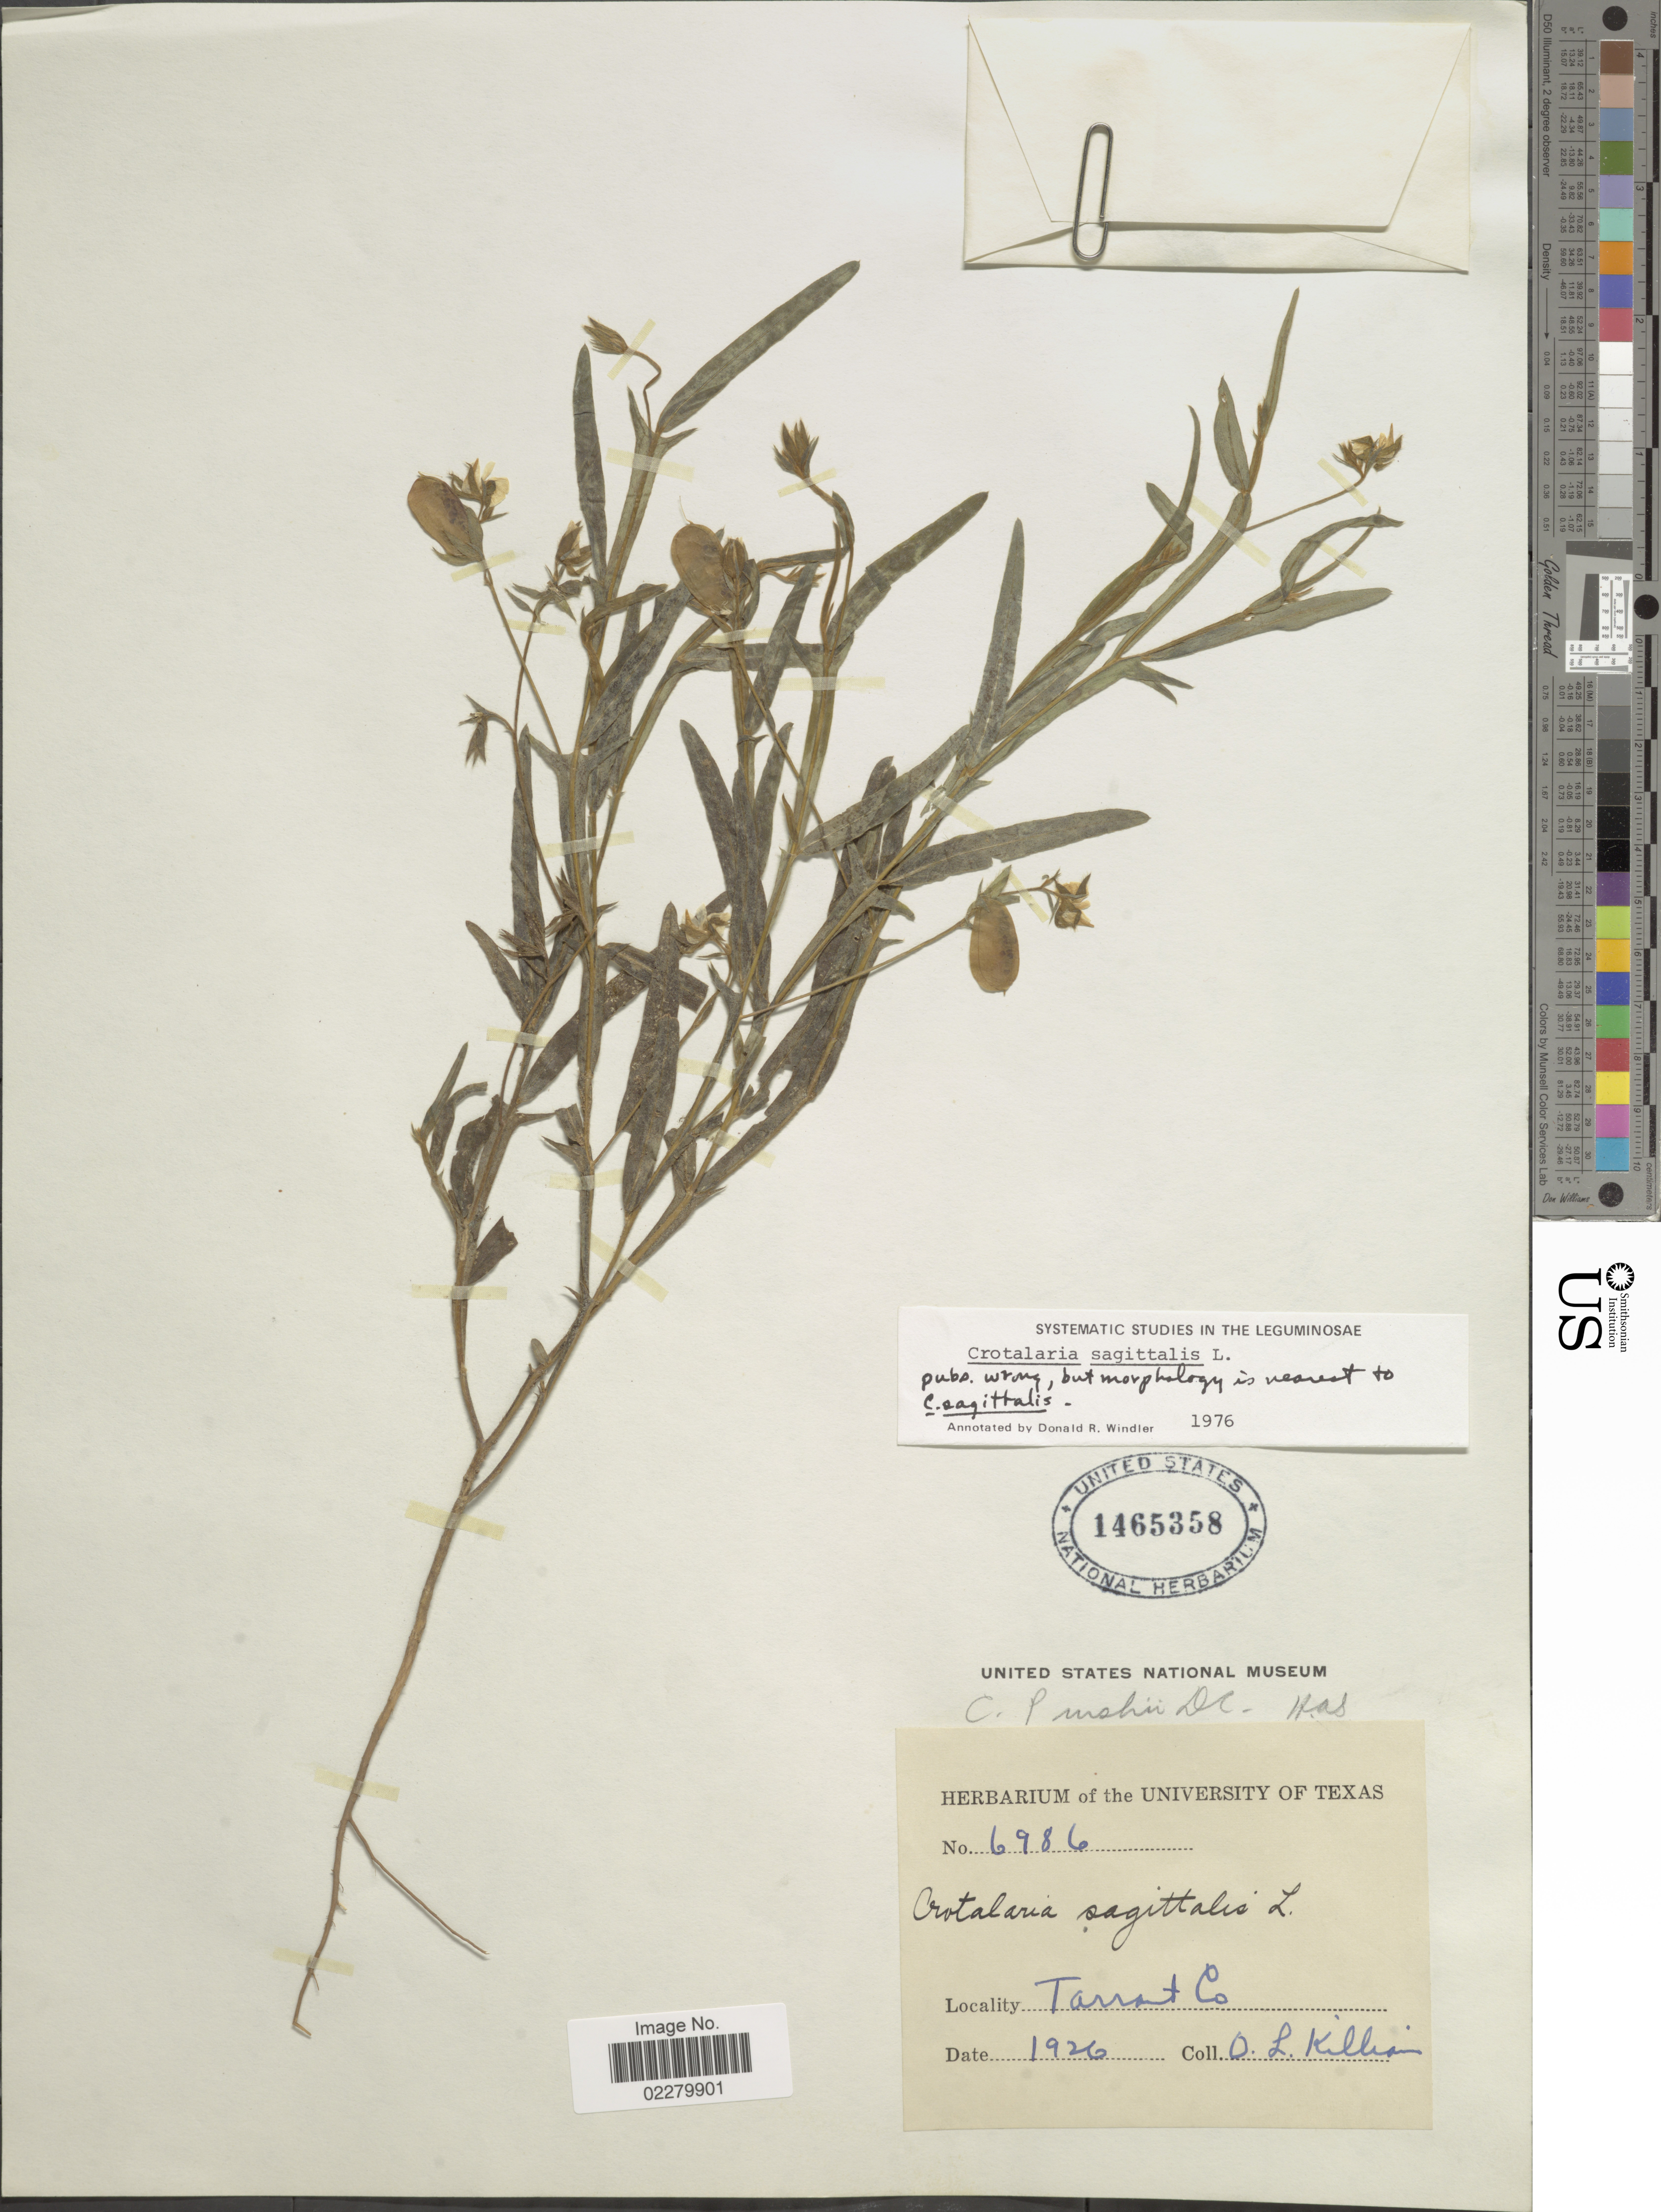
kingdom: Plantae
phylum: Tracheophyta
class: Magnoliopsida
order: Fabales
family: Fabaceae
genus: Crotalaria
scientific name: Crotalaria sagittalis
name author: L.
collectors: O. Killian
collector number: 6986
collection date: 1926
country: United States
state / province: Texas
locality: Tarrant Co.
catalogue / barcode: US 1465358